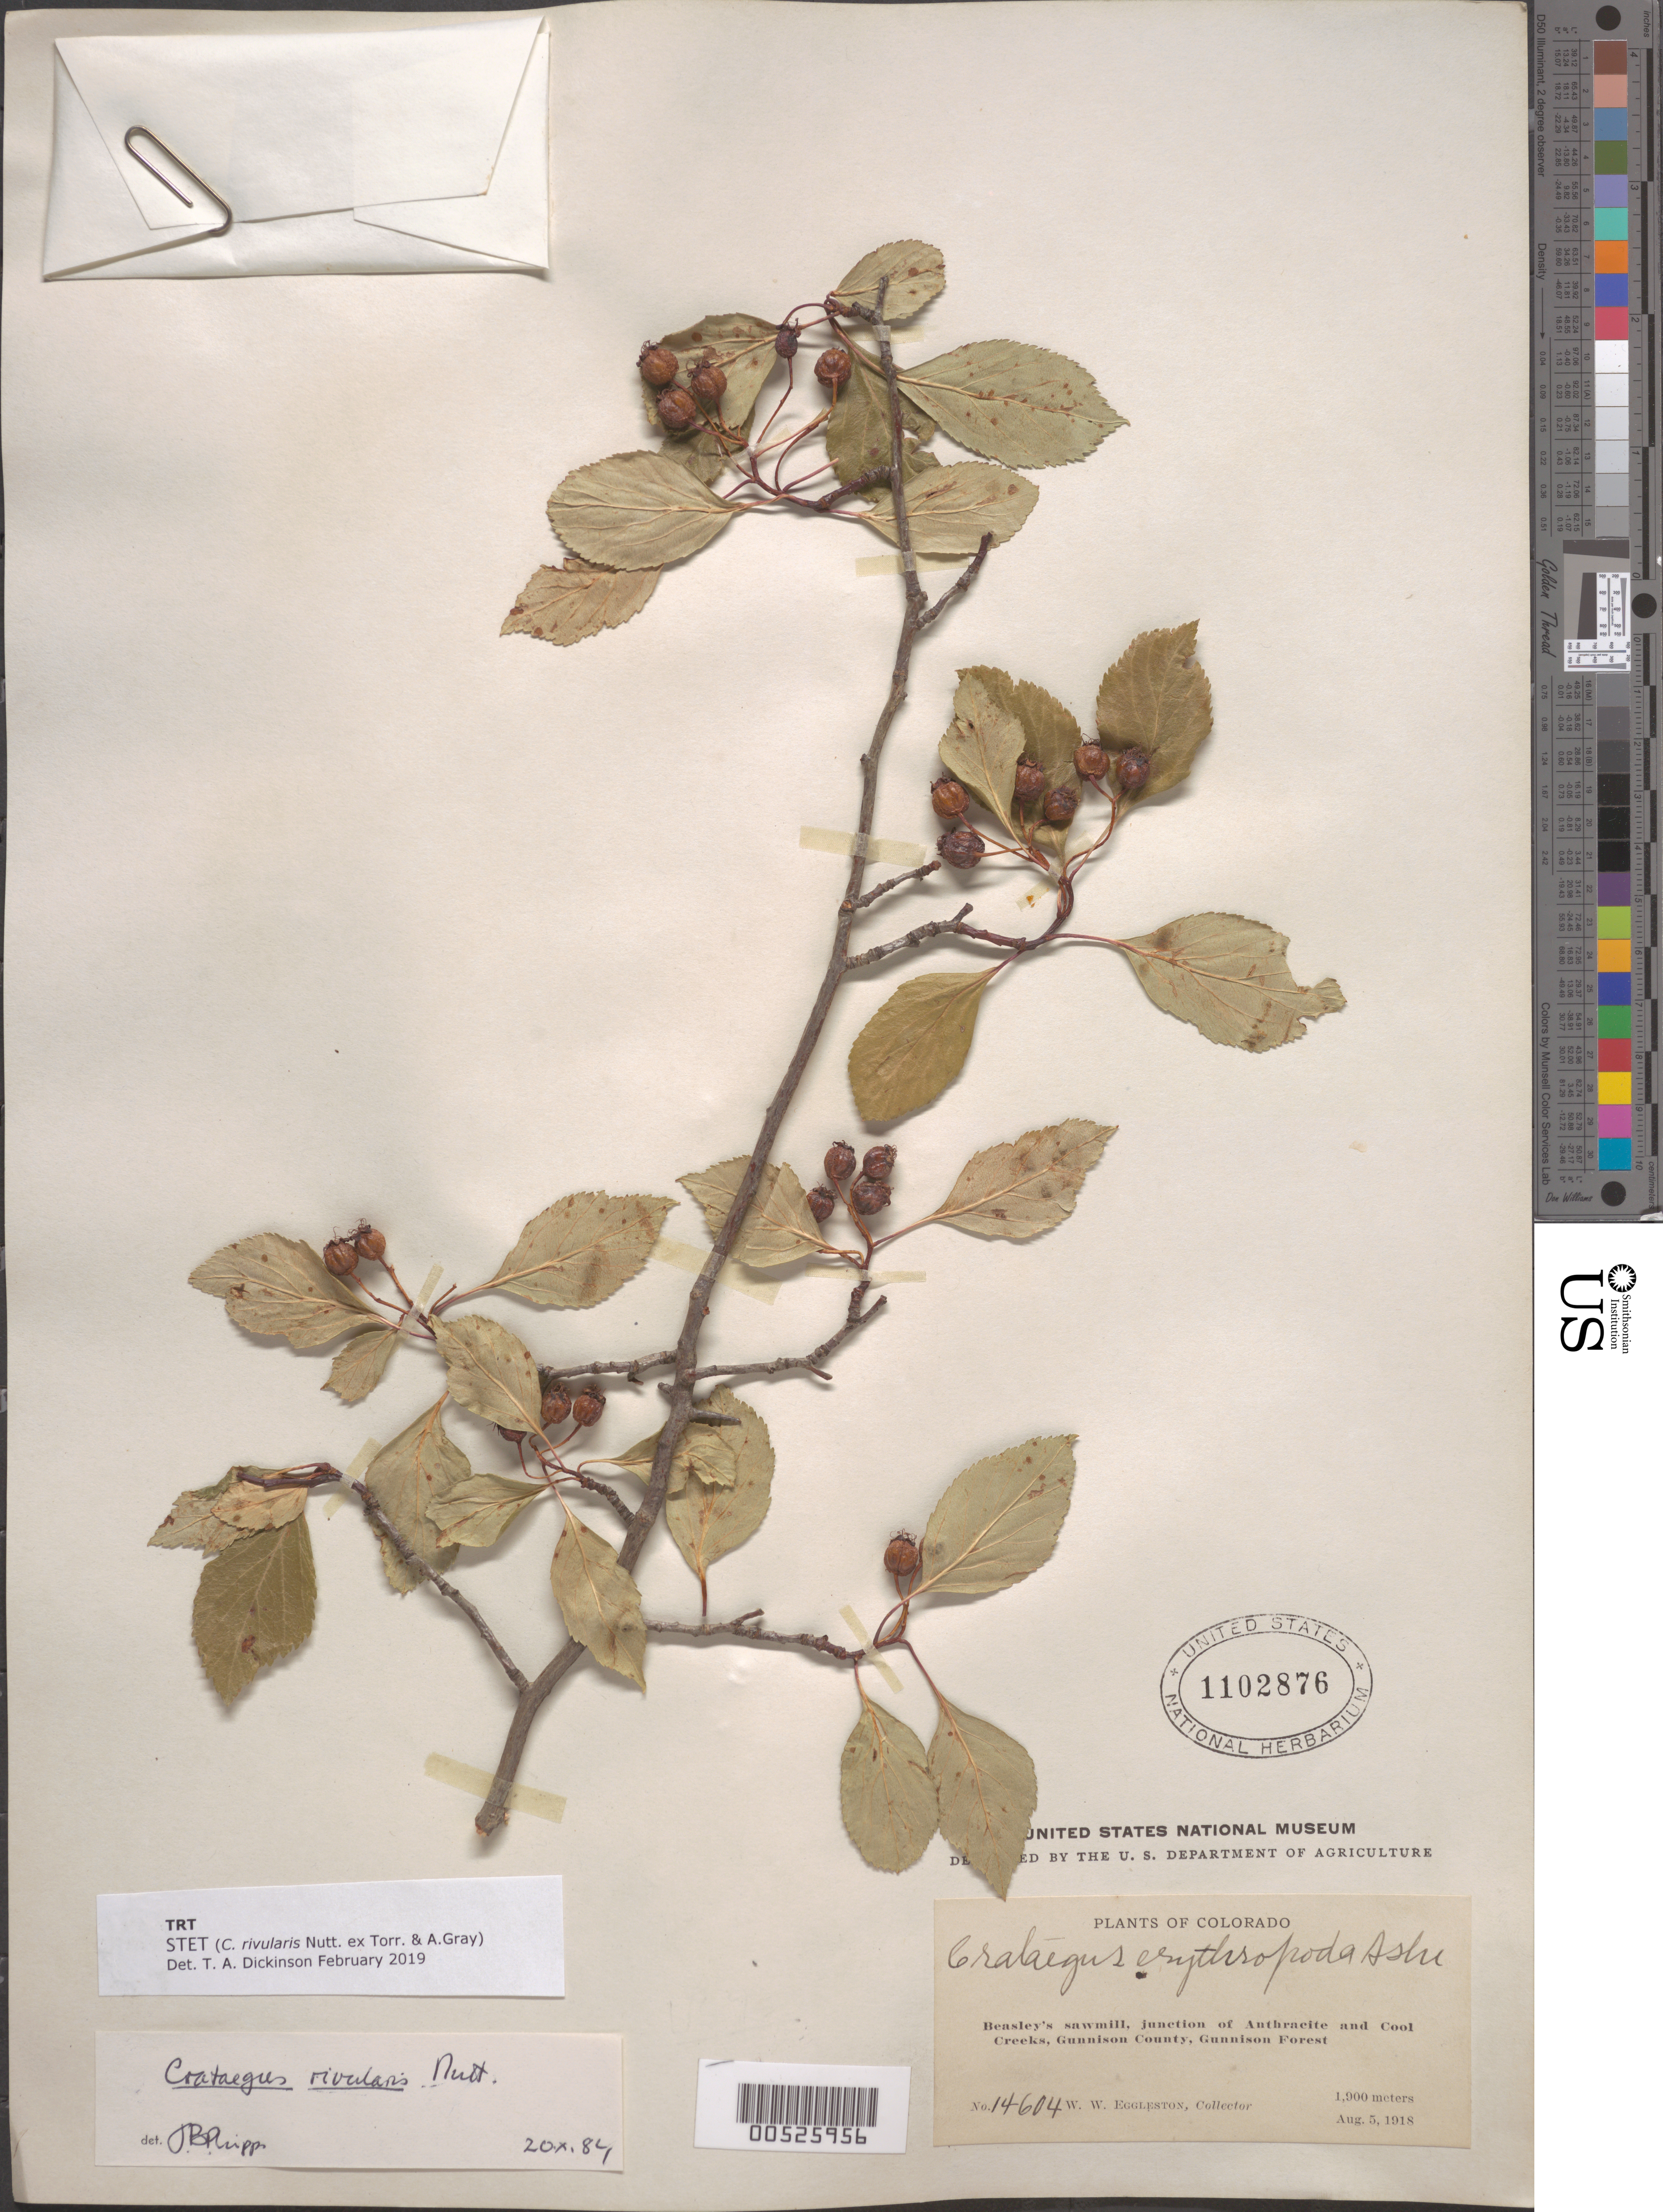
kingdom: Plantae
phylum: Tracheophyta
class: Magnoliopsida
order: Rosales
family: Rosaceae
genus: Crataegus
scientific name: Crataegus rivularis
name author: Nutt.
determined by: Phipps, James B., (UWO), University of Western Ontario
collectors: W. W. Eggleston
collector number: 14604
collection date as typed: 05 Aug 1918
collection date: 1918-08-05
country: United States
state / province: Colorado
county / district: Gunnison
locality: Beasley's sawmill, junction of Anthracite and Cool Creeks, Gunnison Forest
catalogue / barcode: US 1102876